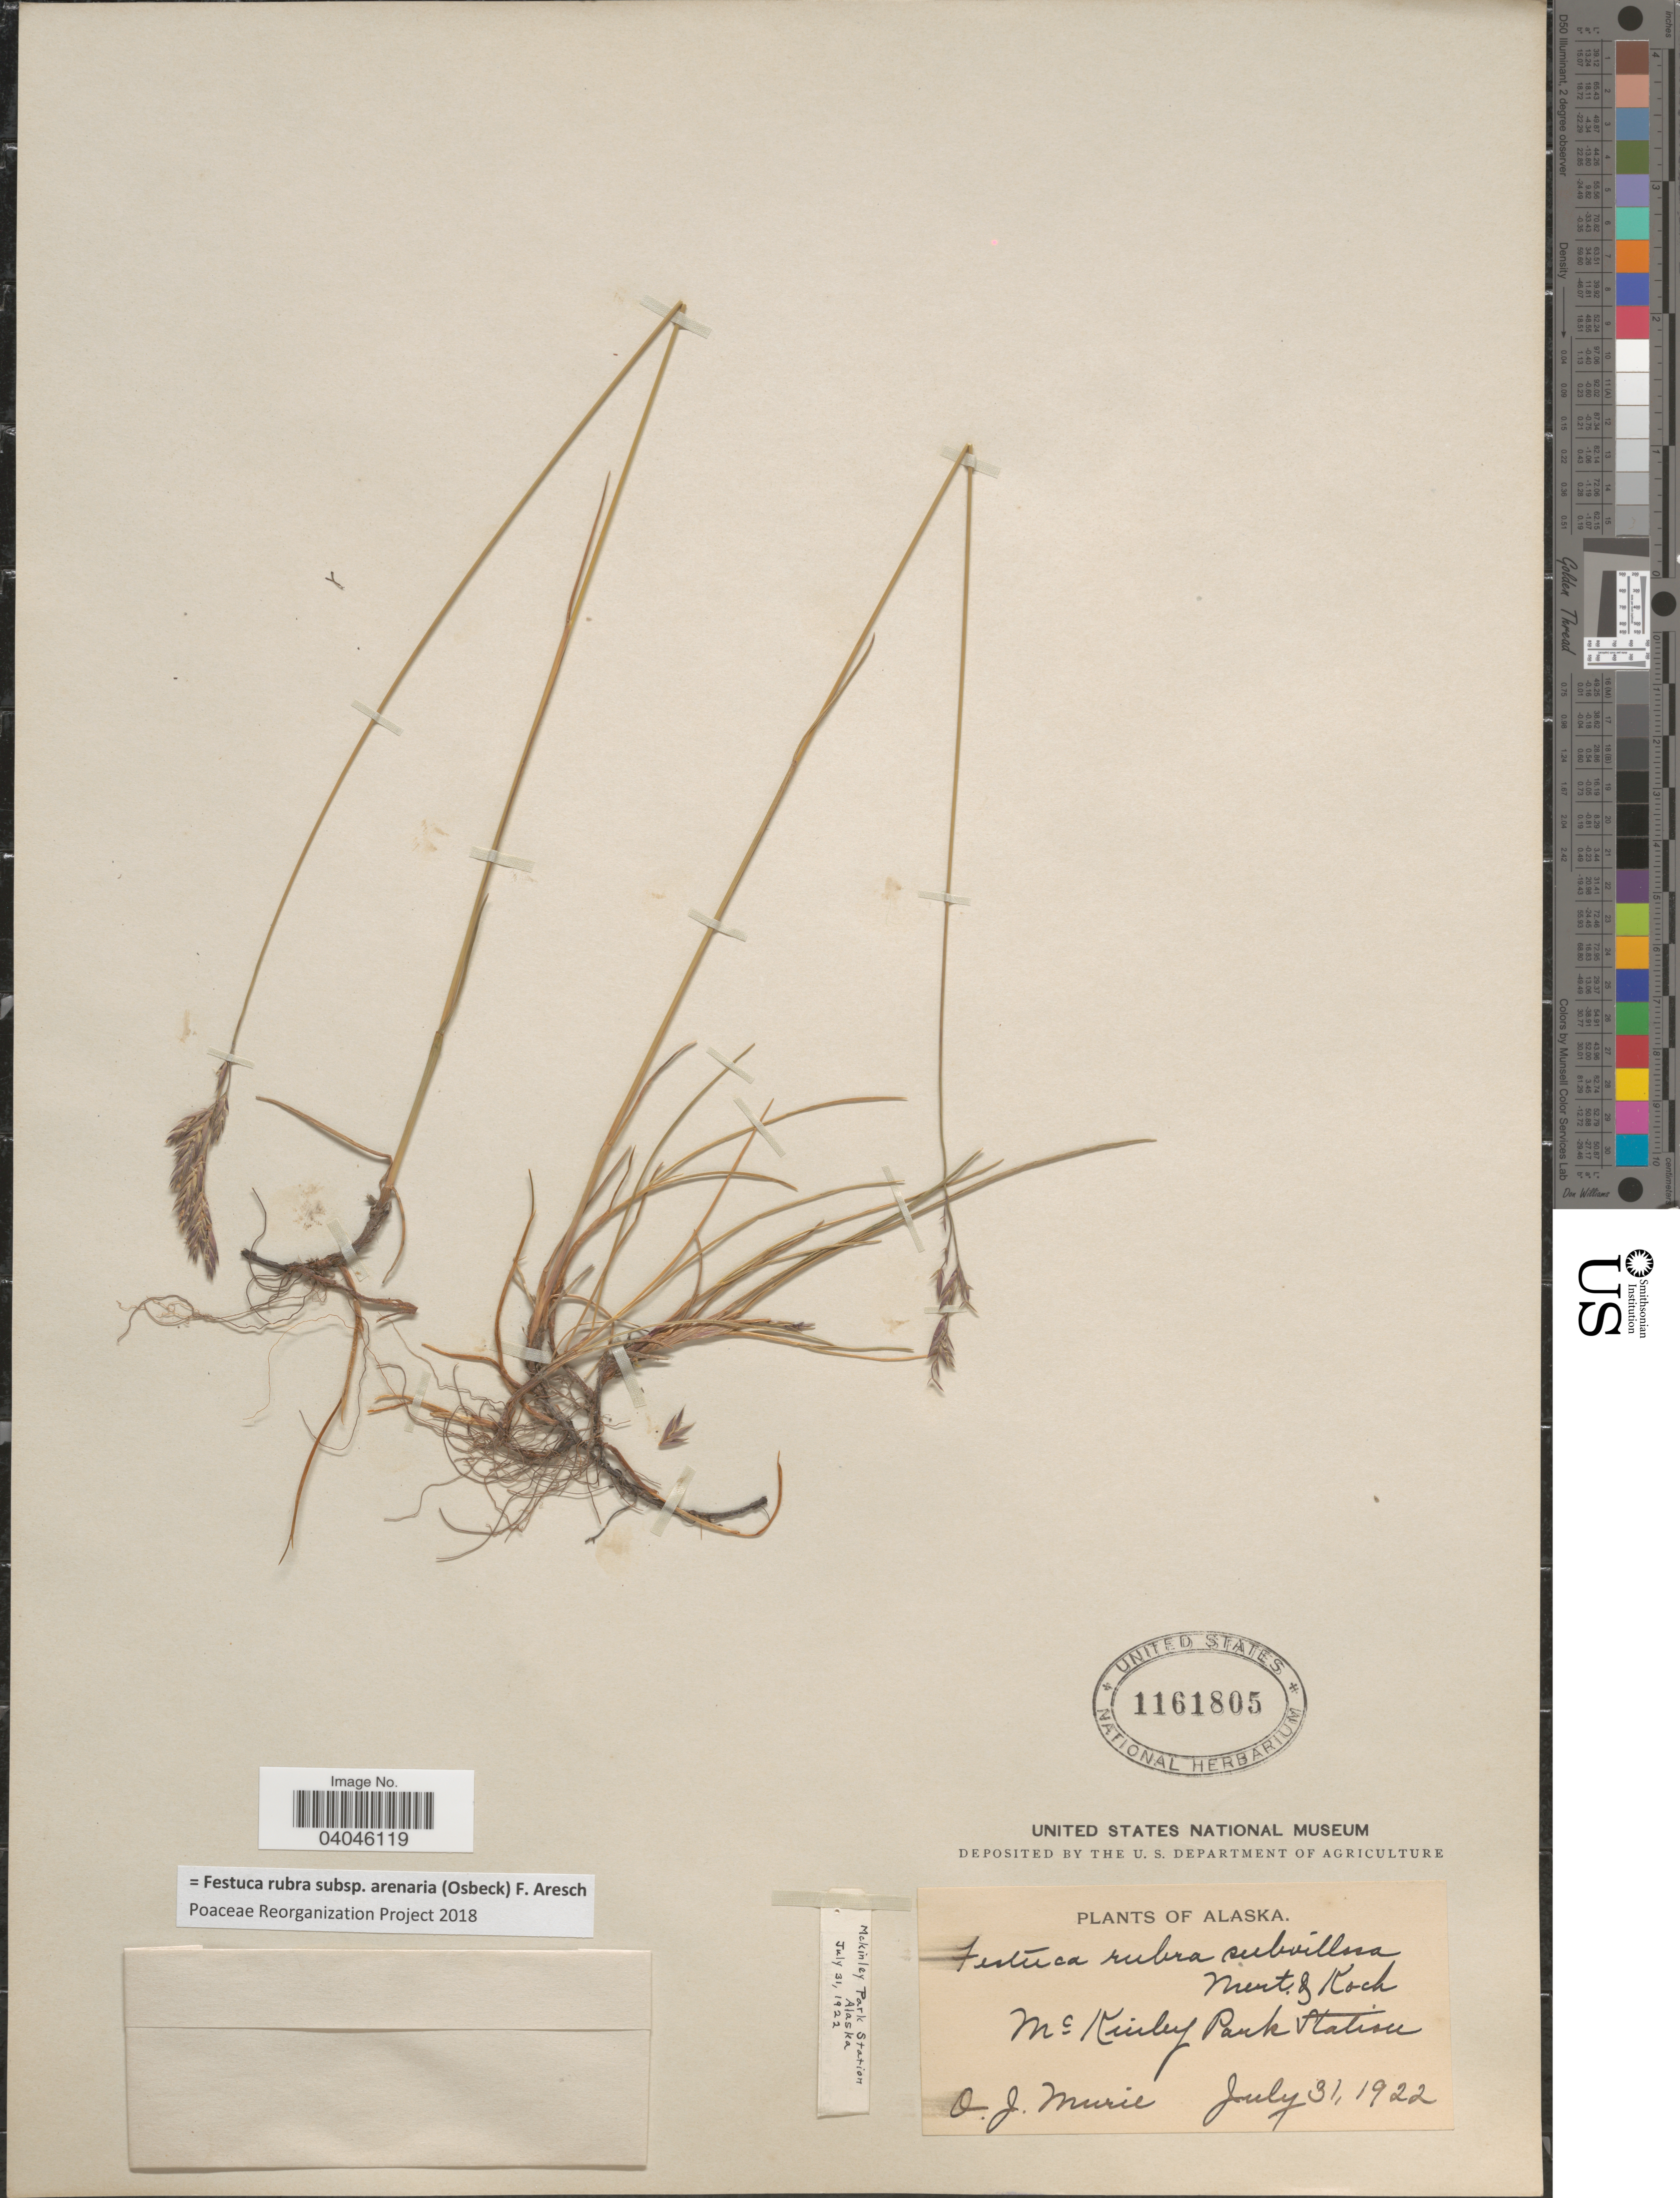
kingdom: Plantae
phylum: Tracheophyta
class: Liliopsida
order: Poales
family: Poaceae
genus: Festuca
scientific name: Festuca rubra subsp. arenaria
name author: (Osbeck) F. Aresch.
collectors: O. Murie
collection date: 1922-07-31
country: United States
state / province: Alaska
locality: Mc Kinley Park Station.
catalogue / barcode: US 1161805